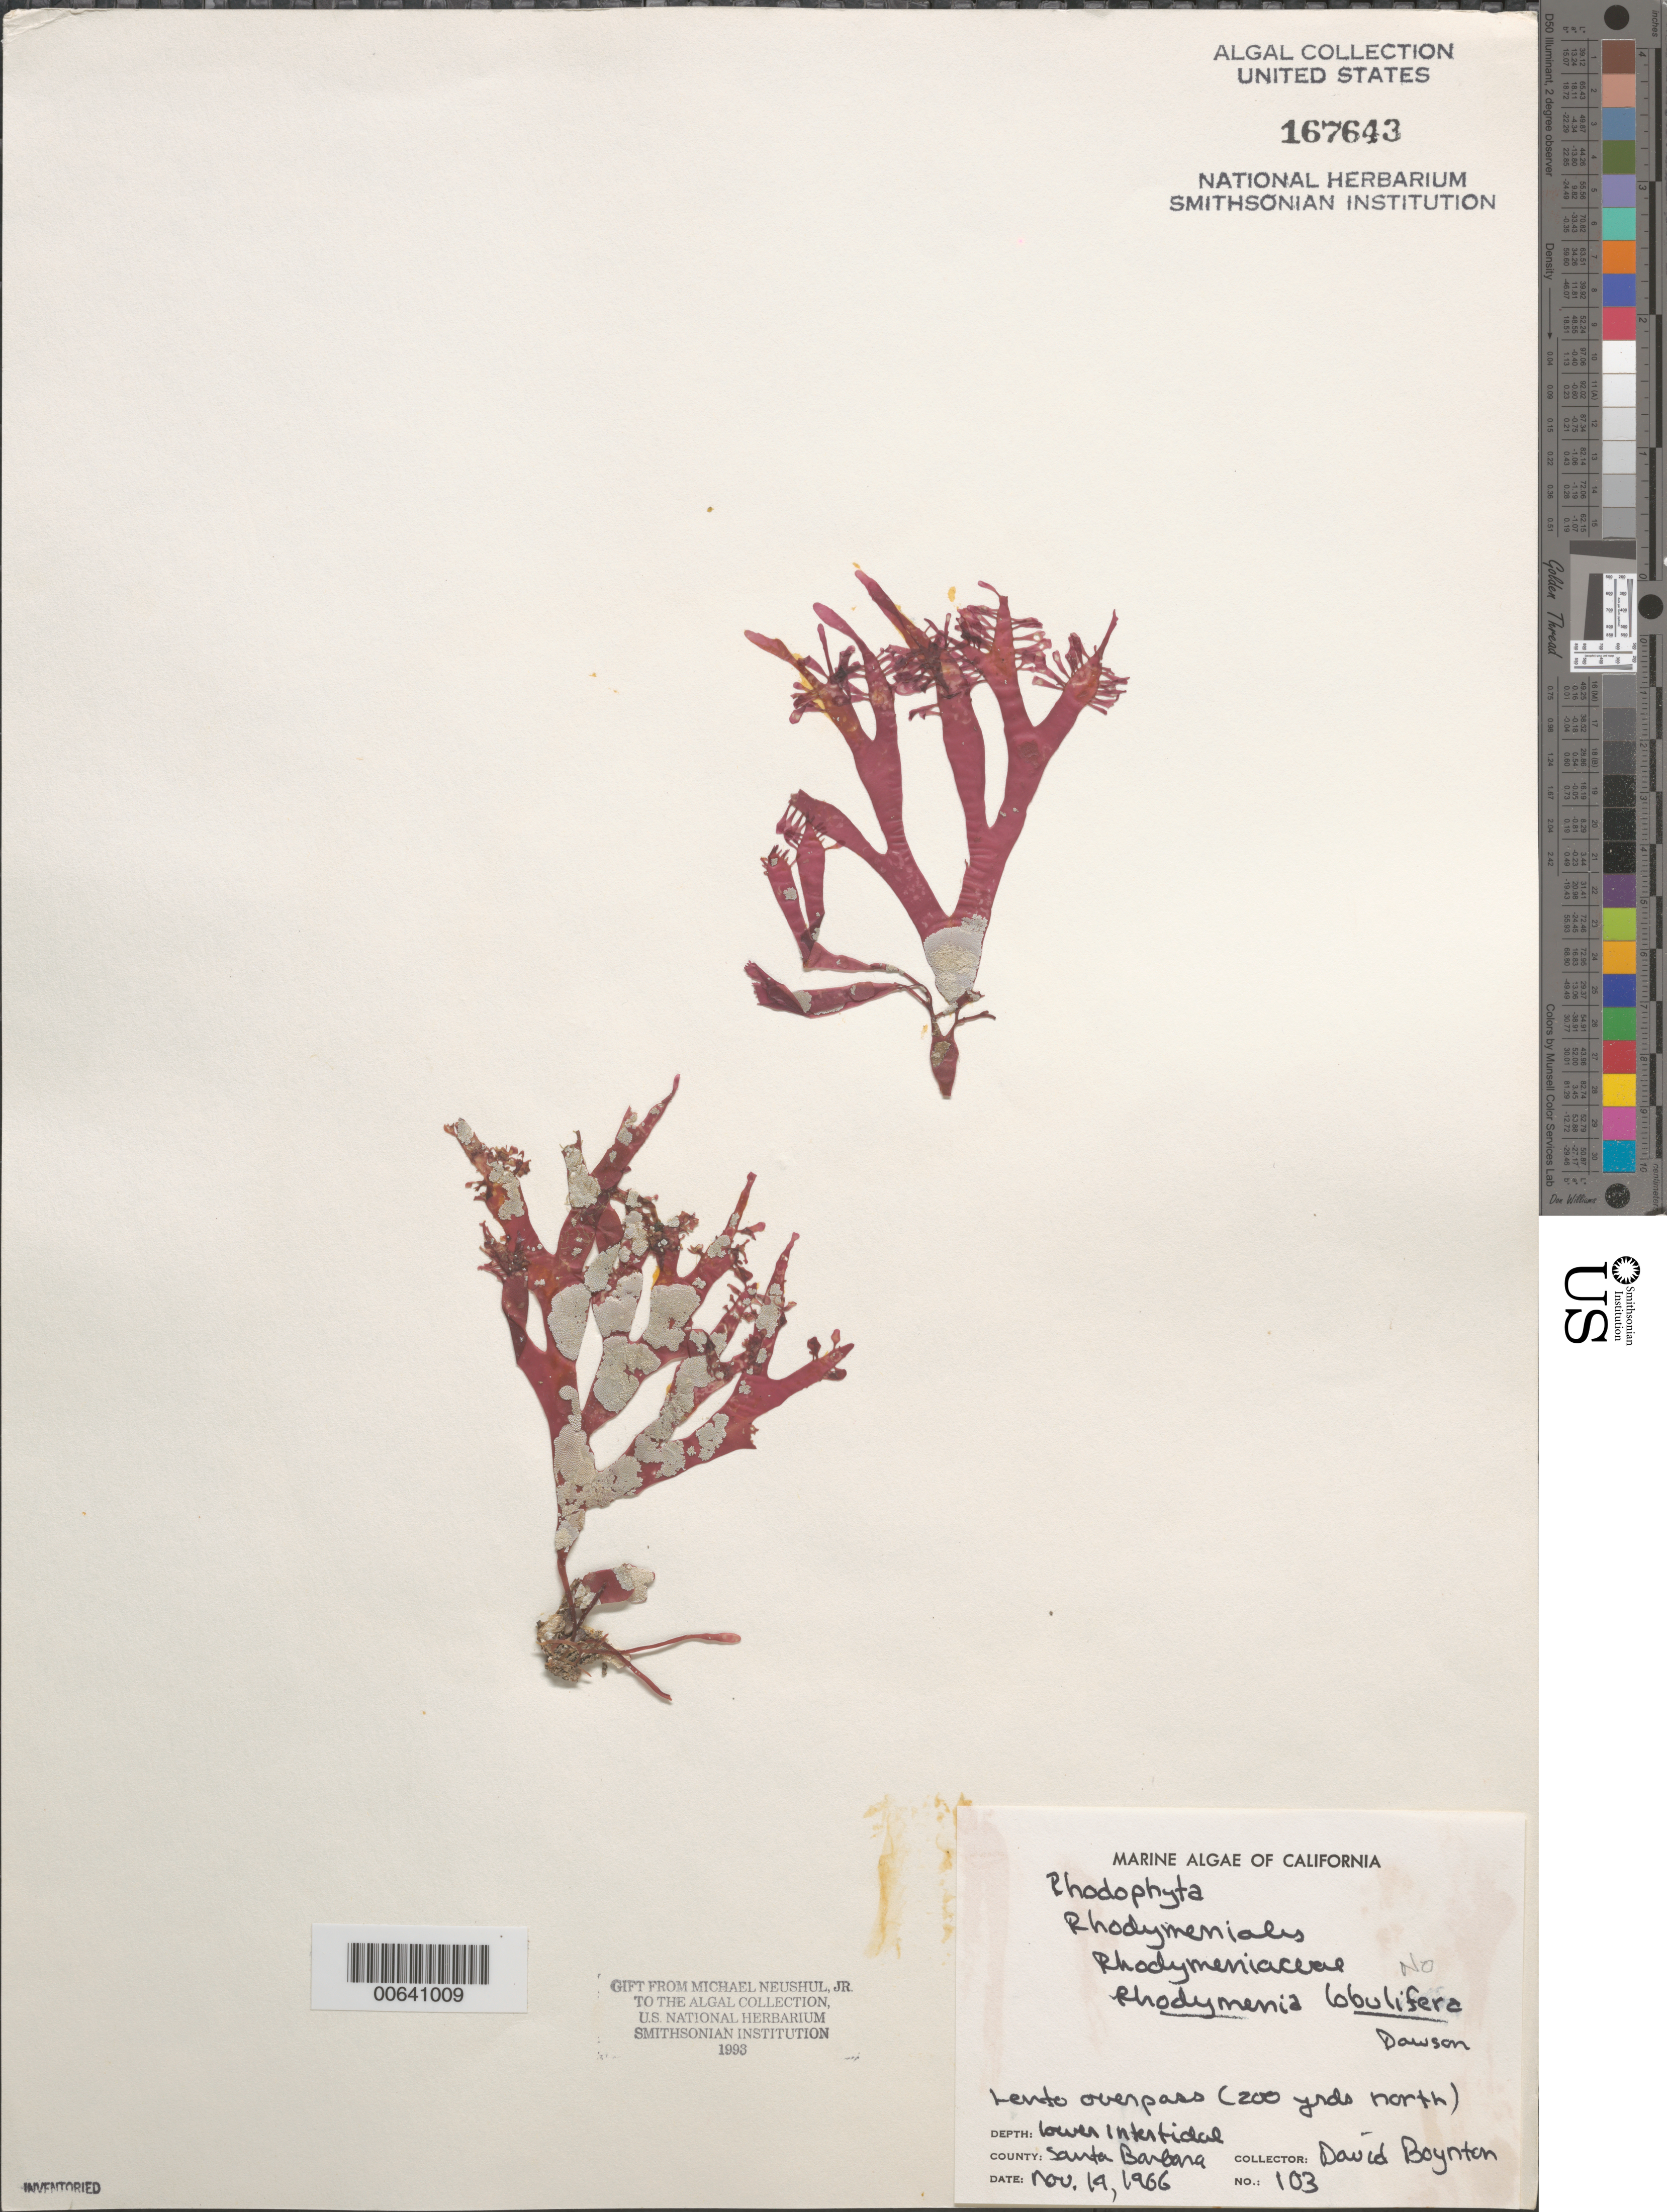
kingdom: Plantae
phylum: Rhodophyta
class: Florideophyceae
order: Rhodymeniales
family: Rhodymeniaceae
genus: Rhodymenia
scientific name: Rhodymenia pacifica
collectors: D. Boynton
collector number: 103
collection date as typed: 14 Nov 1966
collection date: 1966-11-14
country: United States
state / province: California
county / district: Santa Barbara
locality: Lento Overpass, 200 yards north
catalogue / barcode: US 167643